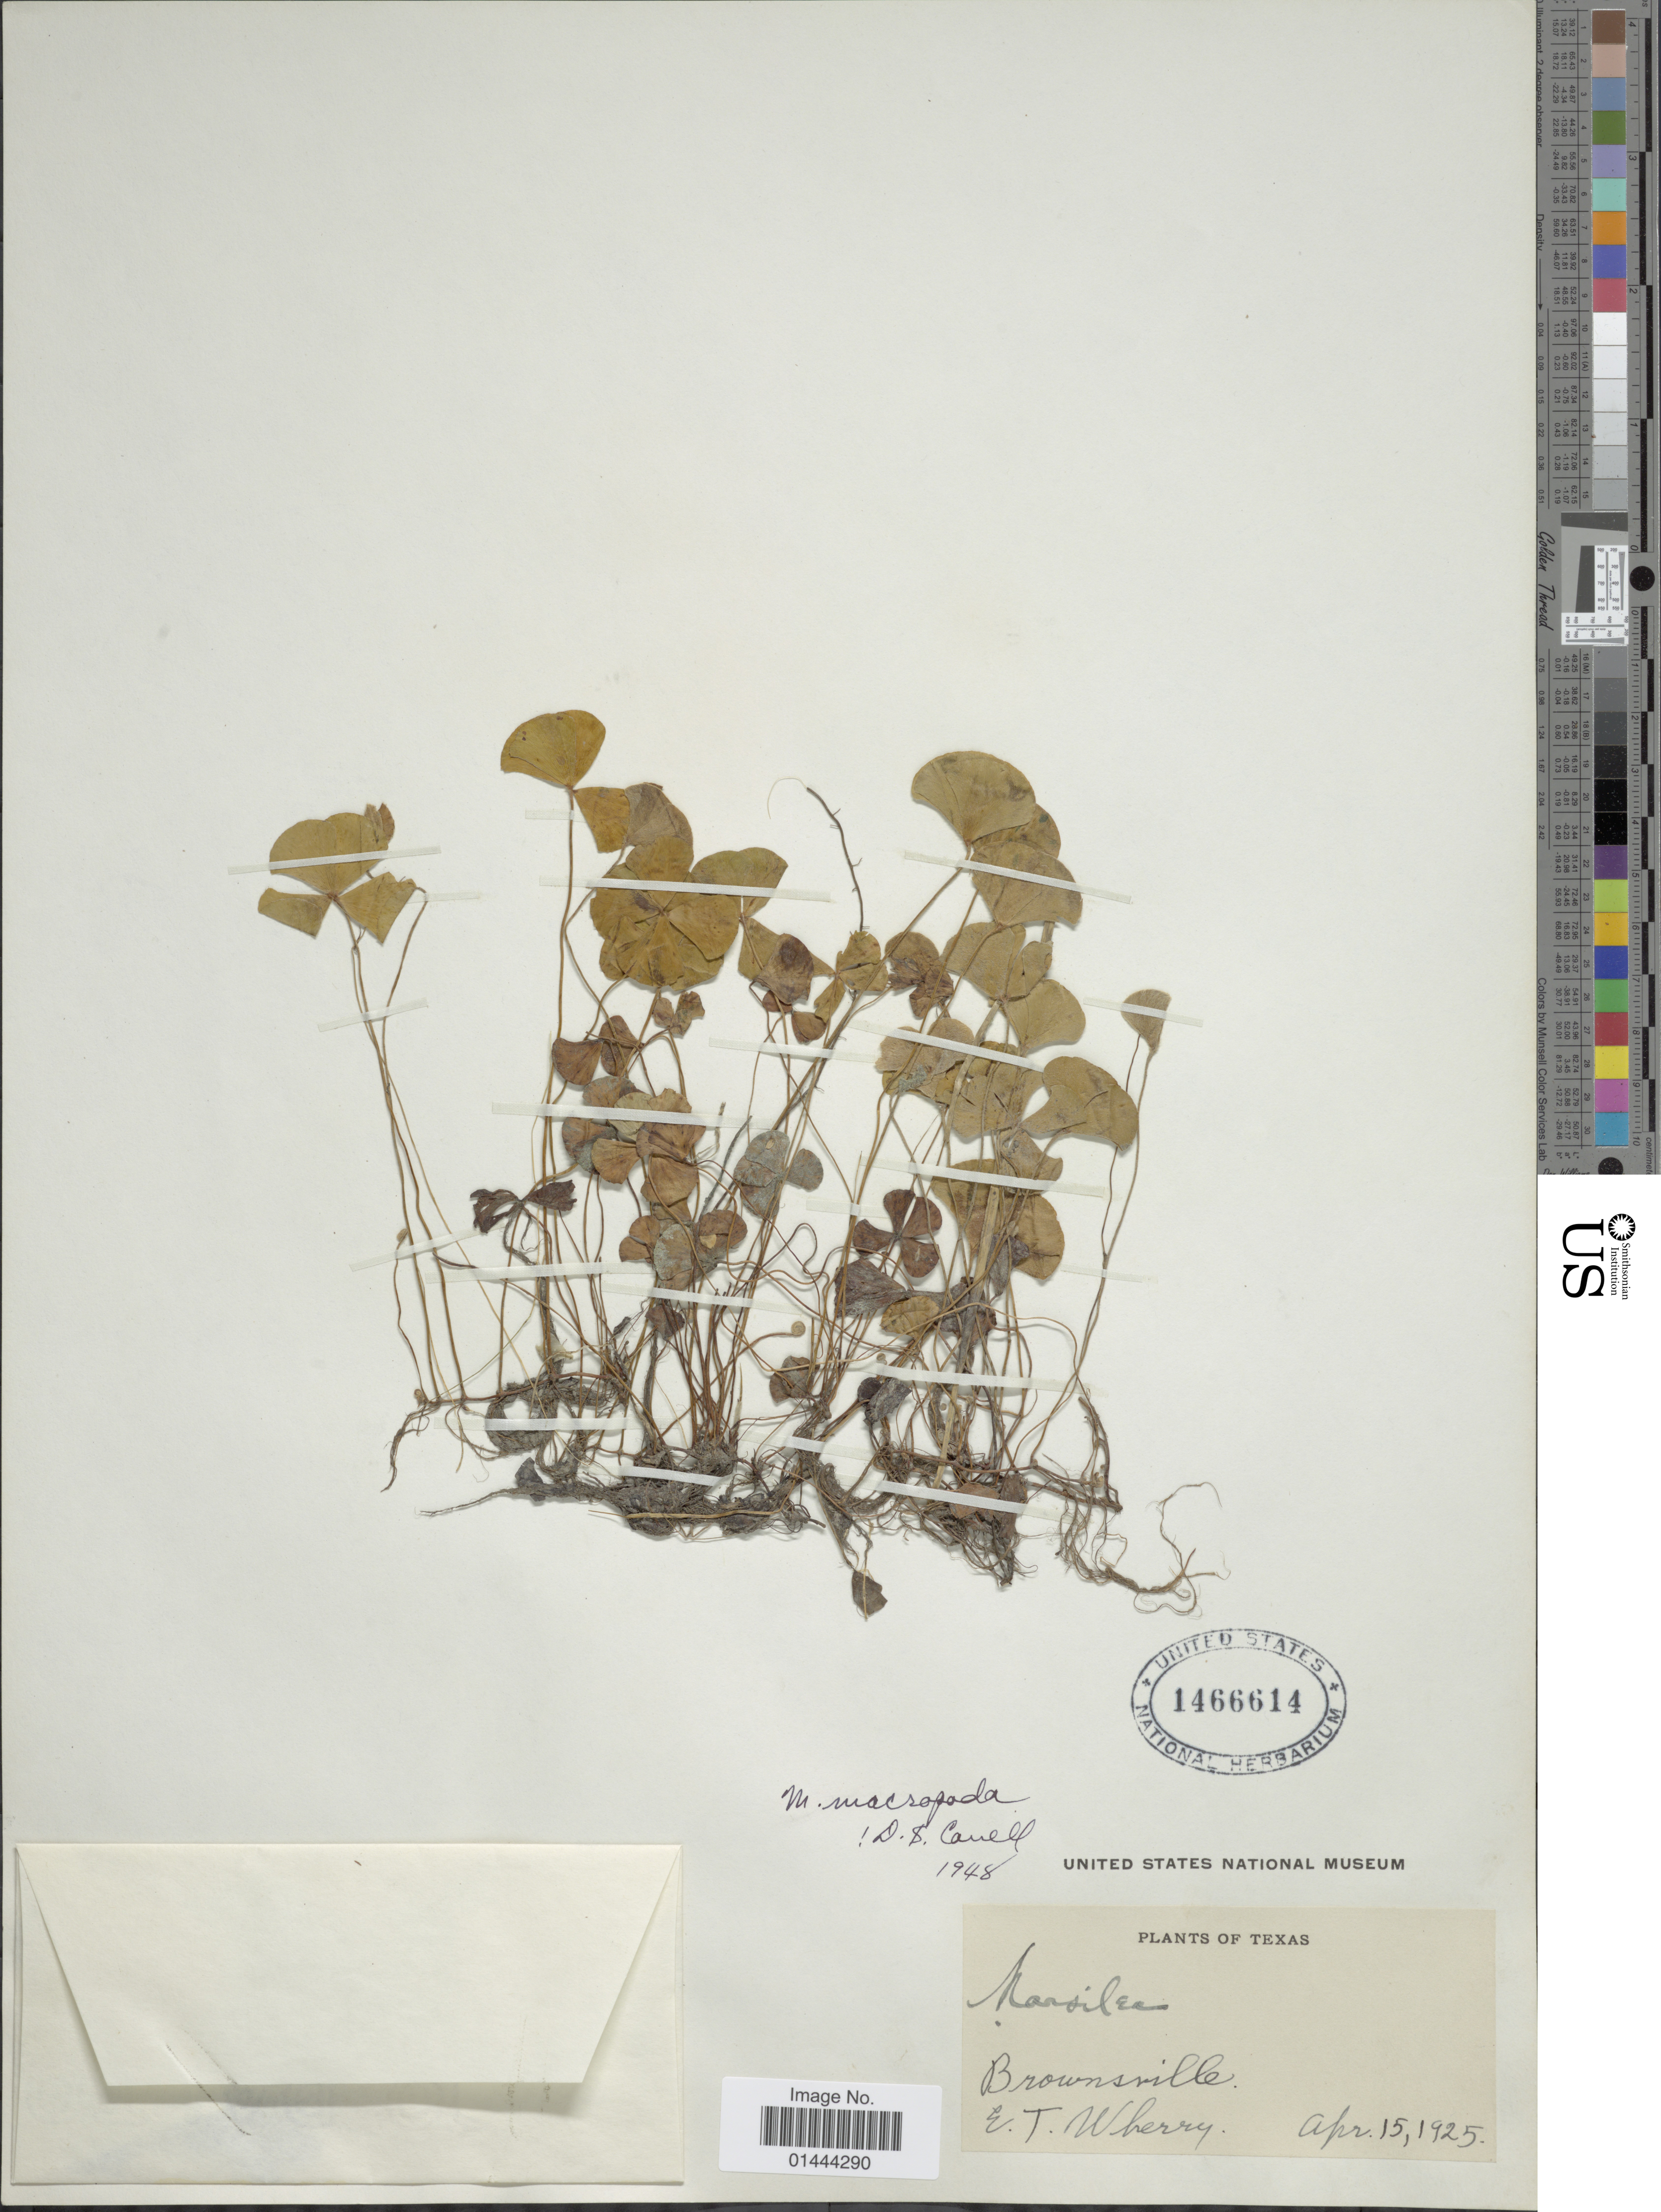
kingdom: Plantae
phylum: Tracheophyta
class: Polypodiopsida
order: Salviniales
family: Marsileaceae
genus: Marsilea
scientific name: Marsilea macropoda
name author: Engelm. ex A. Braun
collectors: E. T. Wherry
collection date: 1925-04-15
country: United States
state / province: Texas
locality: Brownsville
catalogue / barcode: US 1466614